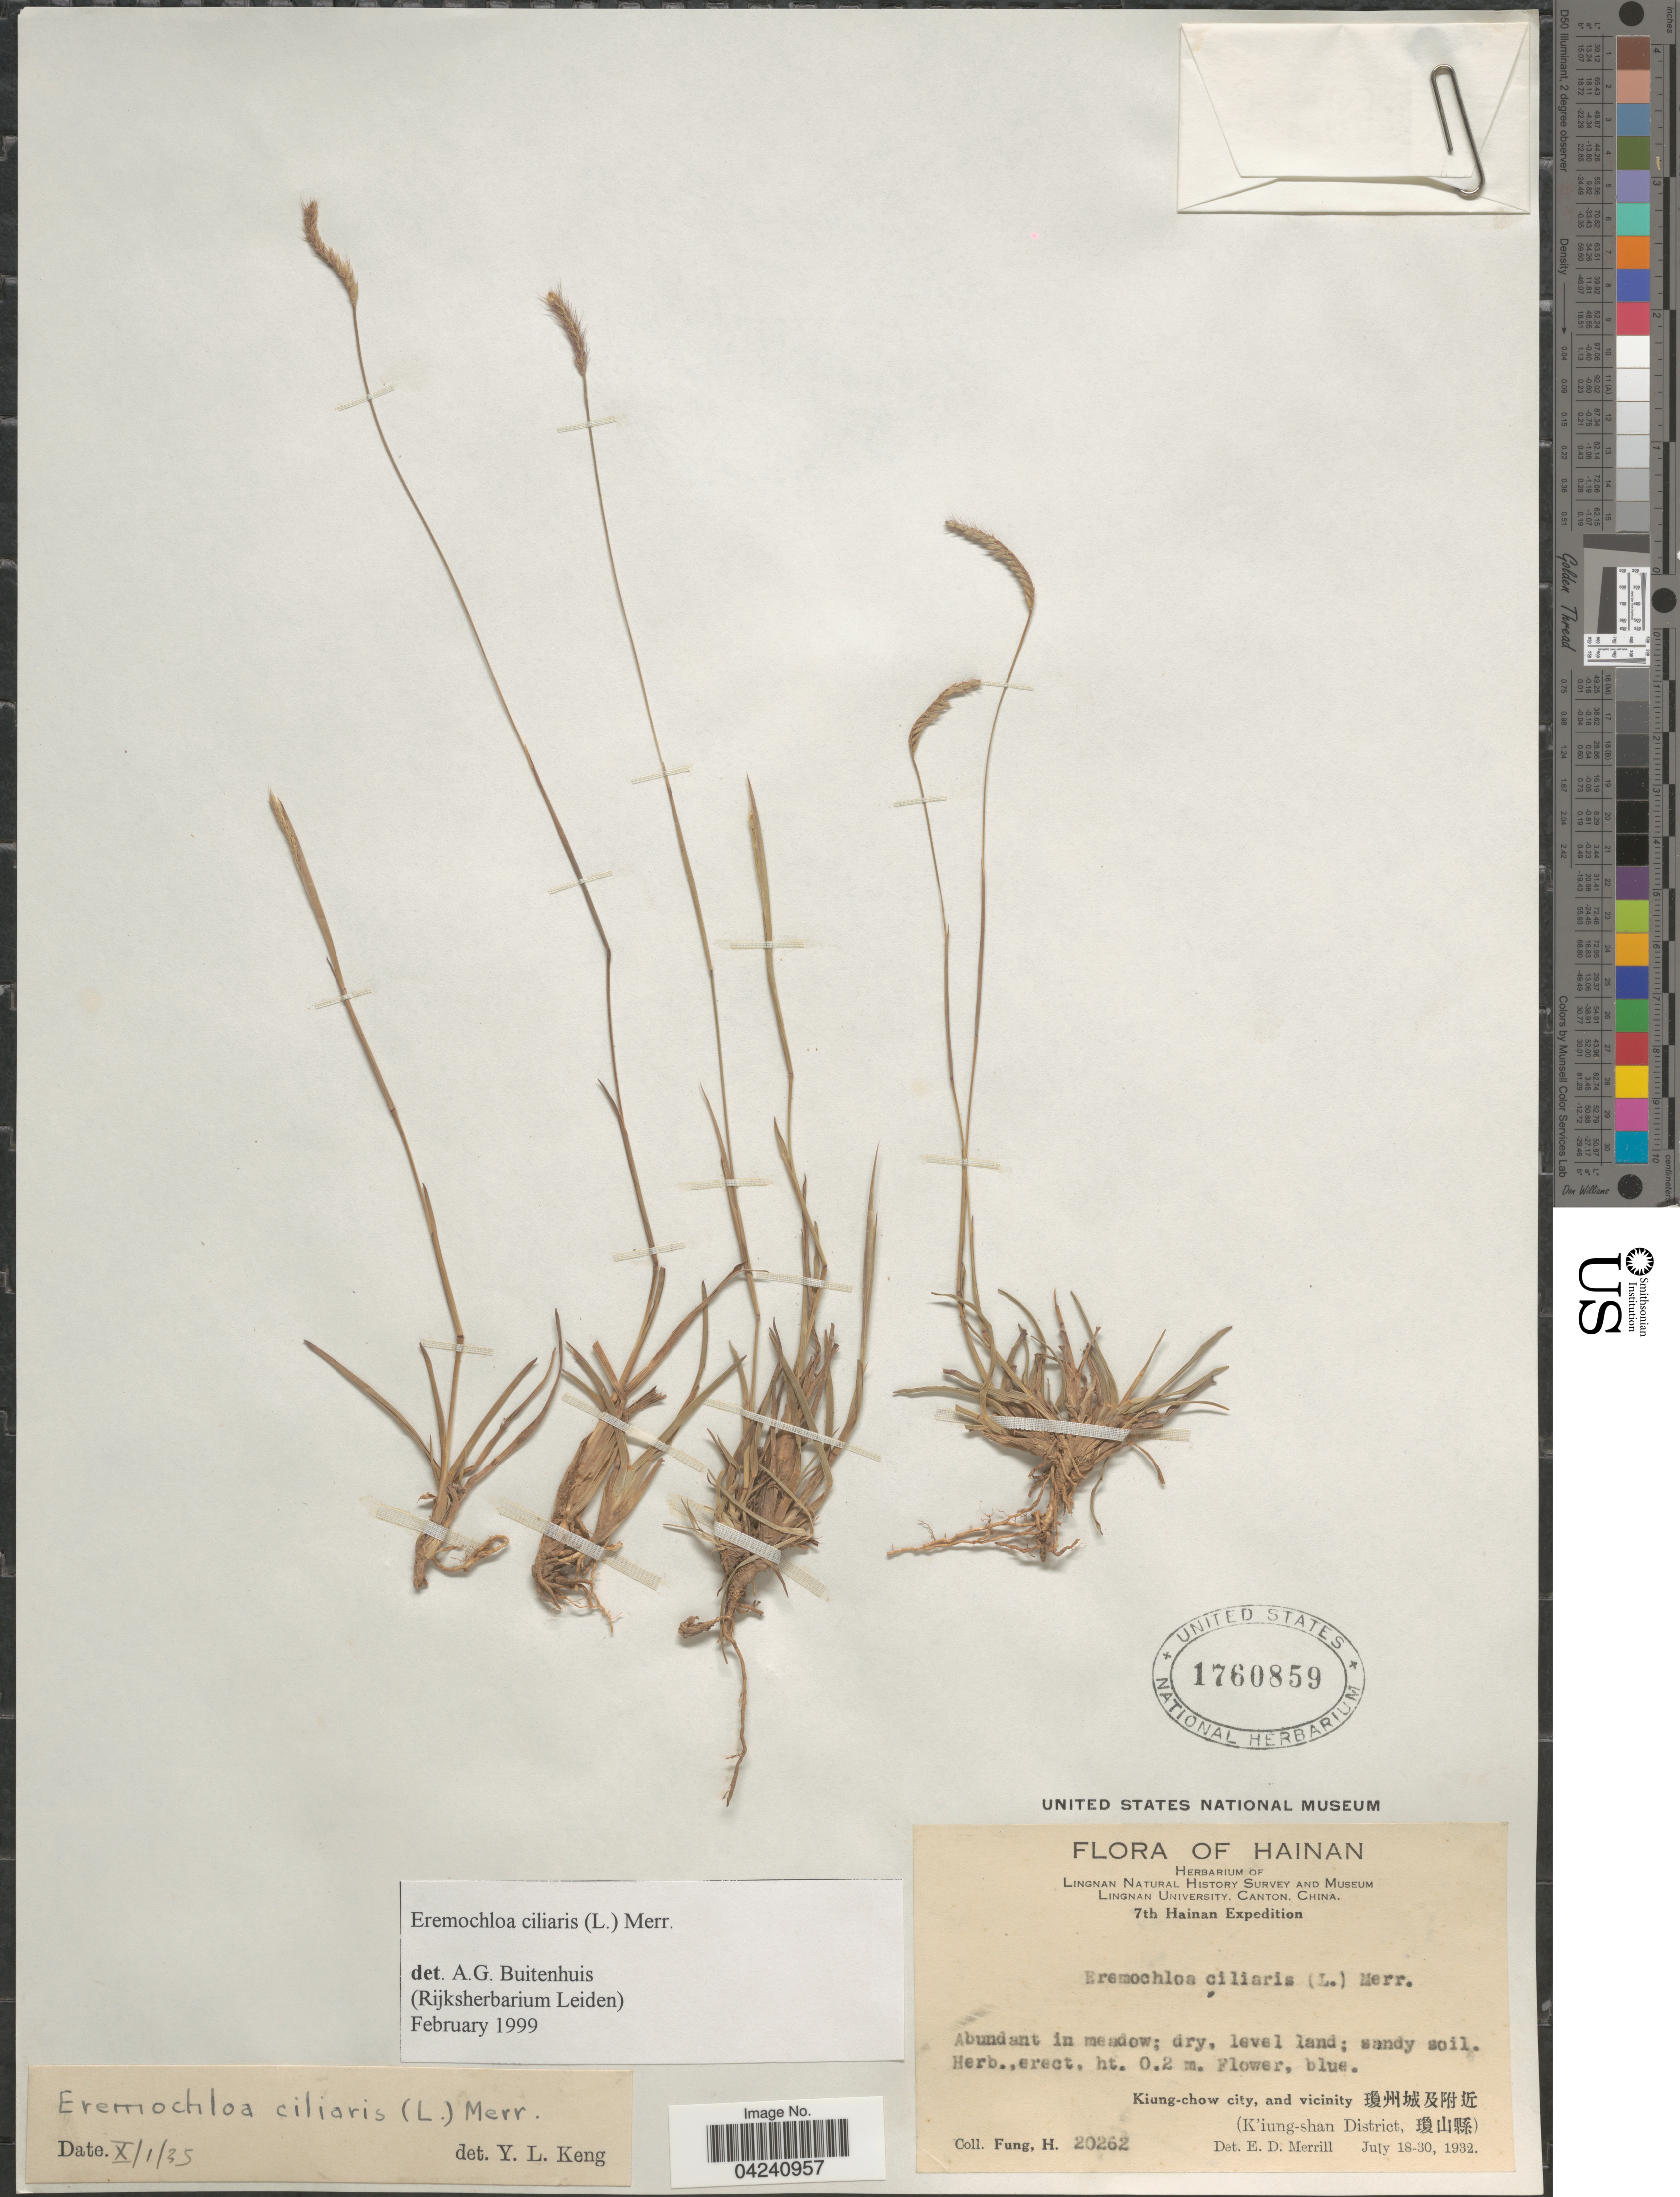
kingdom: Plantae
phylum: Tracheophyta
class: Liliopsida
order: Poales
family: Poaceae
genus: Eremochloa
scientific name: Eremochloa ciliaris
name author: (L.) Merr.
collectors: H. Fung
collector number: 20262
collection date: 1932-07-18/1932-07-30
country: China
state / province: Hainan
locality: Lingnan Natural History Survey and Museum. Lingnan University, Canton, China. 7th Hainan Expedition. Kiung-chow city, and vicinity X. (K'iung-shan District, X).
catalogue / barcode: US 1760859